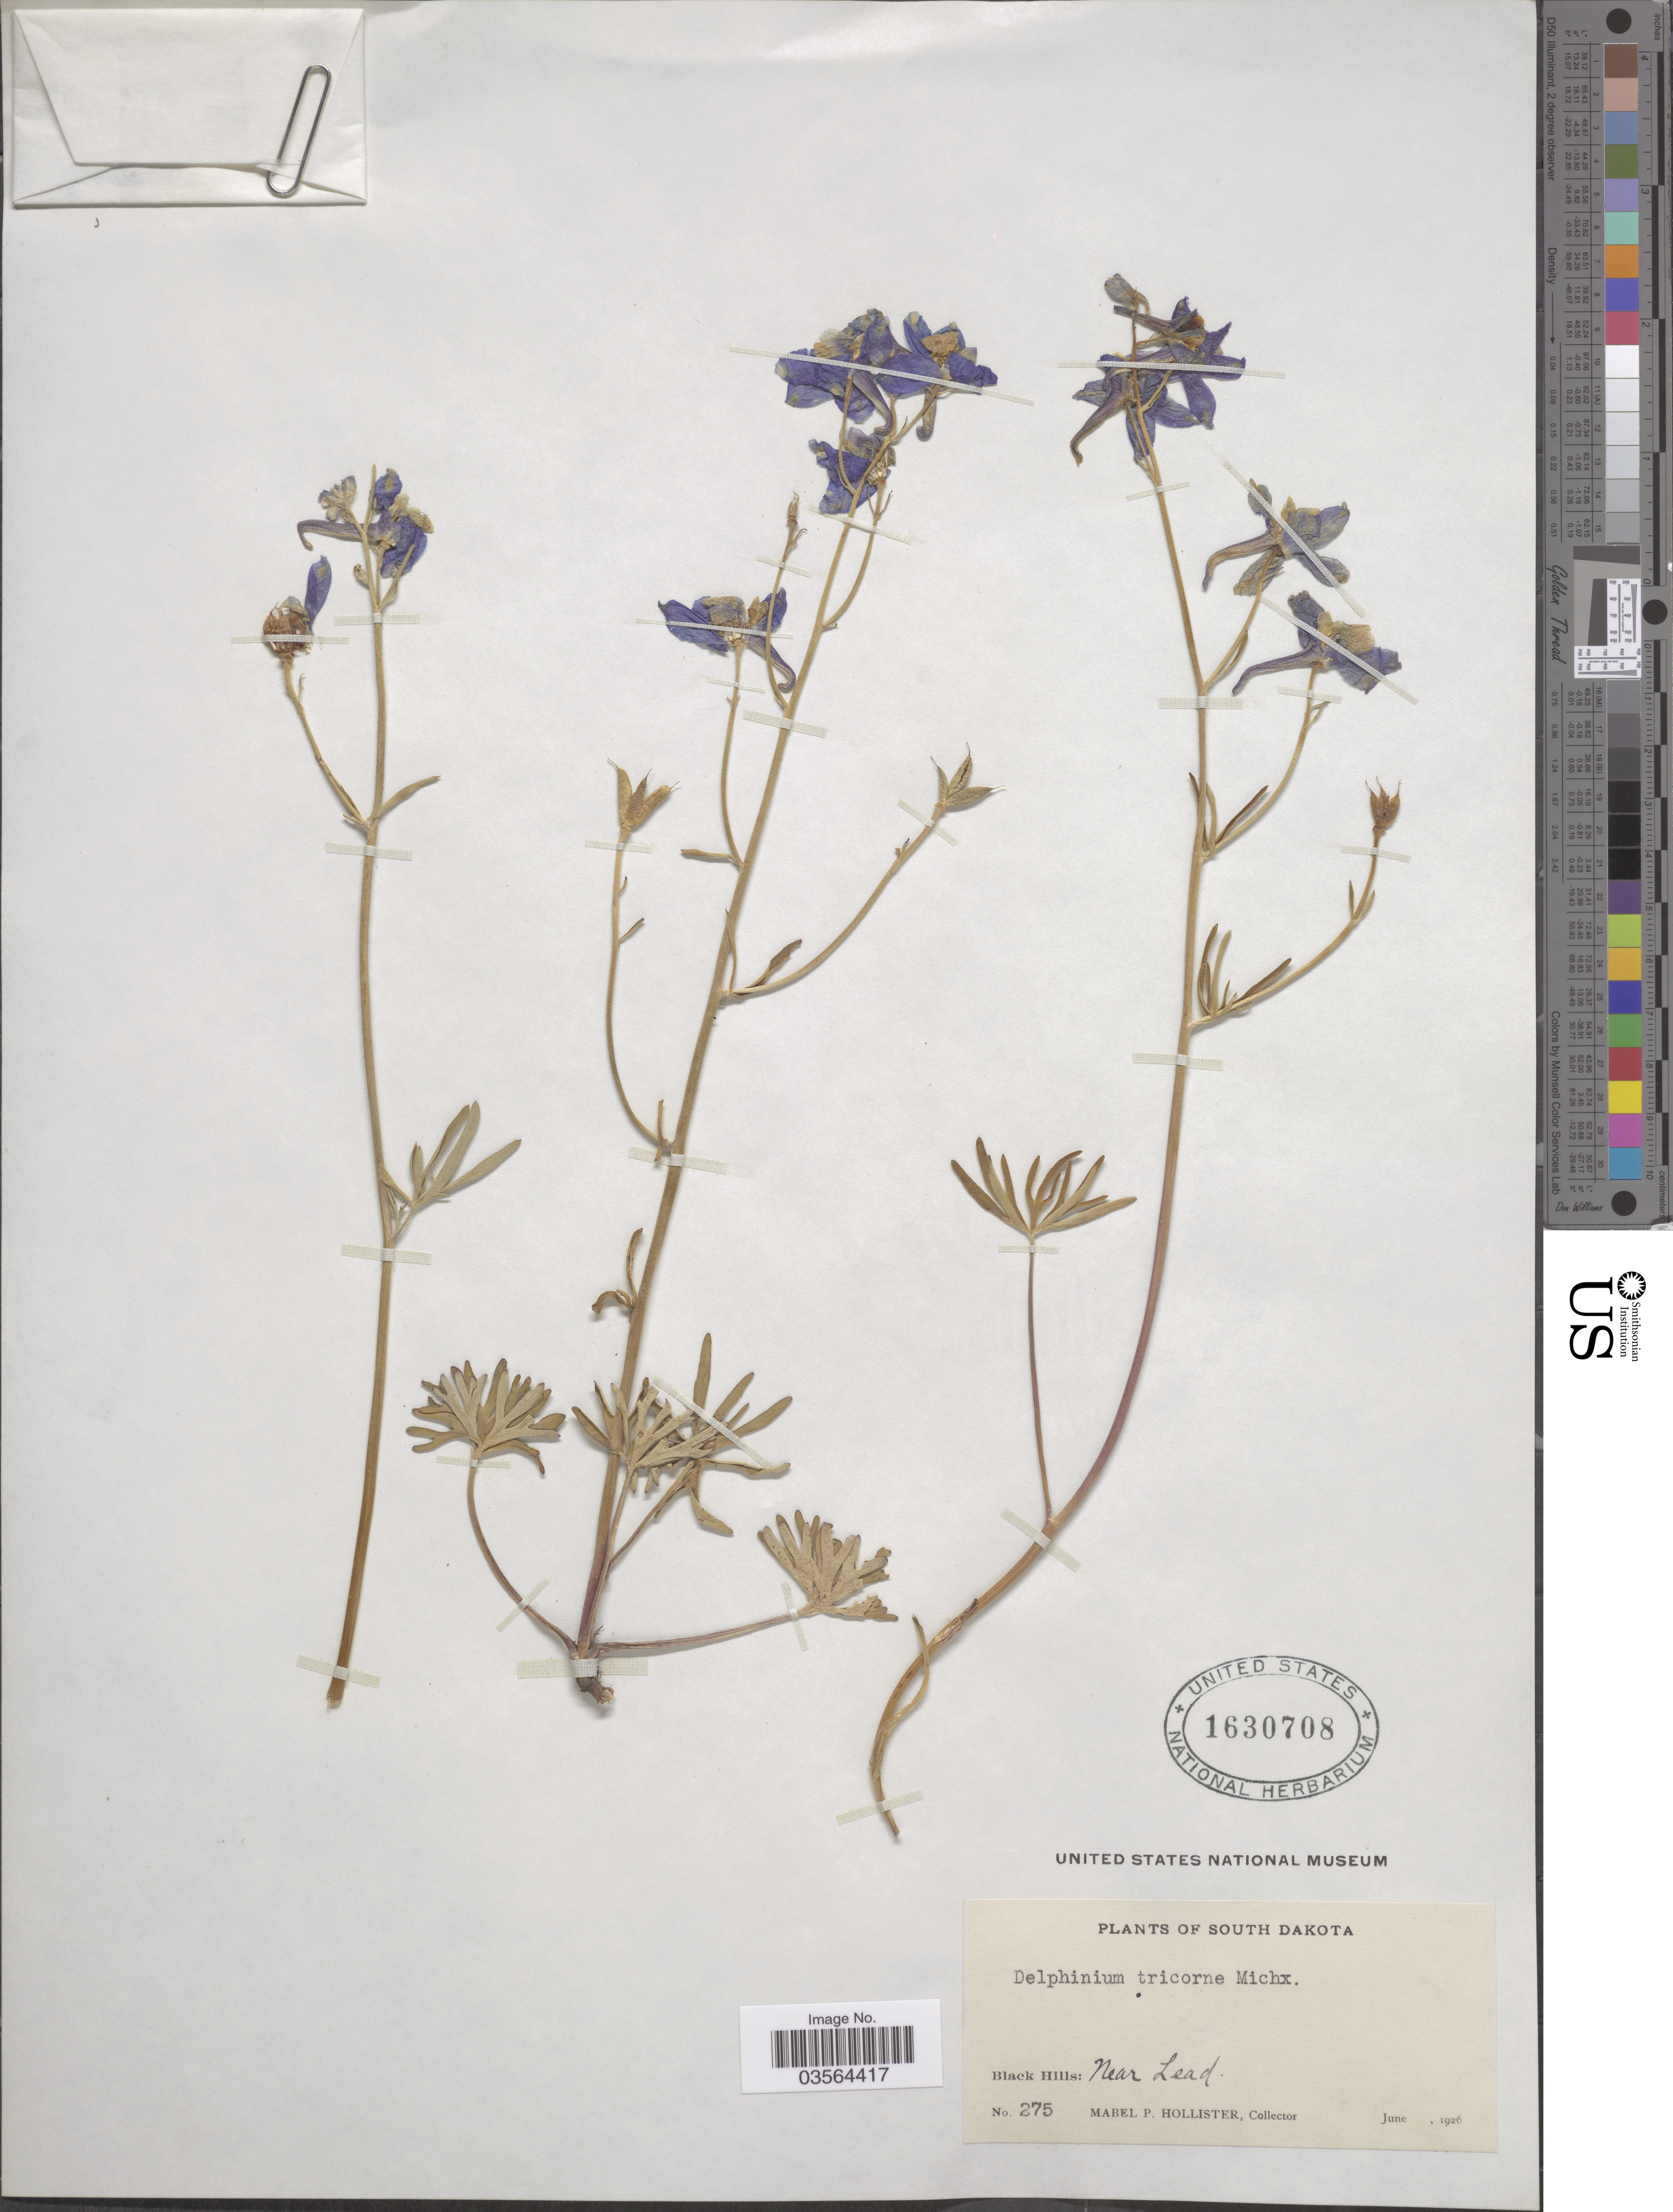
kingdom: Plantae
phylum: Tracheophyta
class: Magnoliopsida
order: Ranunculales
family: Ranunculaceae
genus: Delphinium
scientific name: Delphinium tricorne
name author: Michx.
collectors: M. Hollister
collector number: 275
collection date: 1926-06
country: United States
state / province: South Dakota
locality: Black Hills: Near Lead.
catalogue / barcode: US 1630708